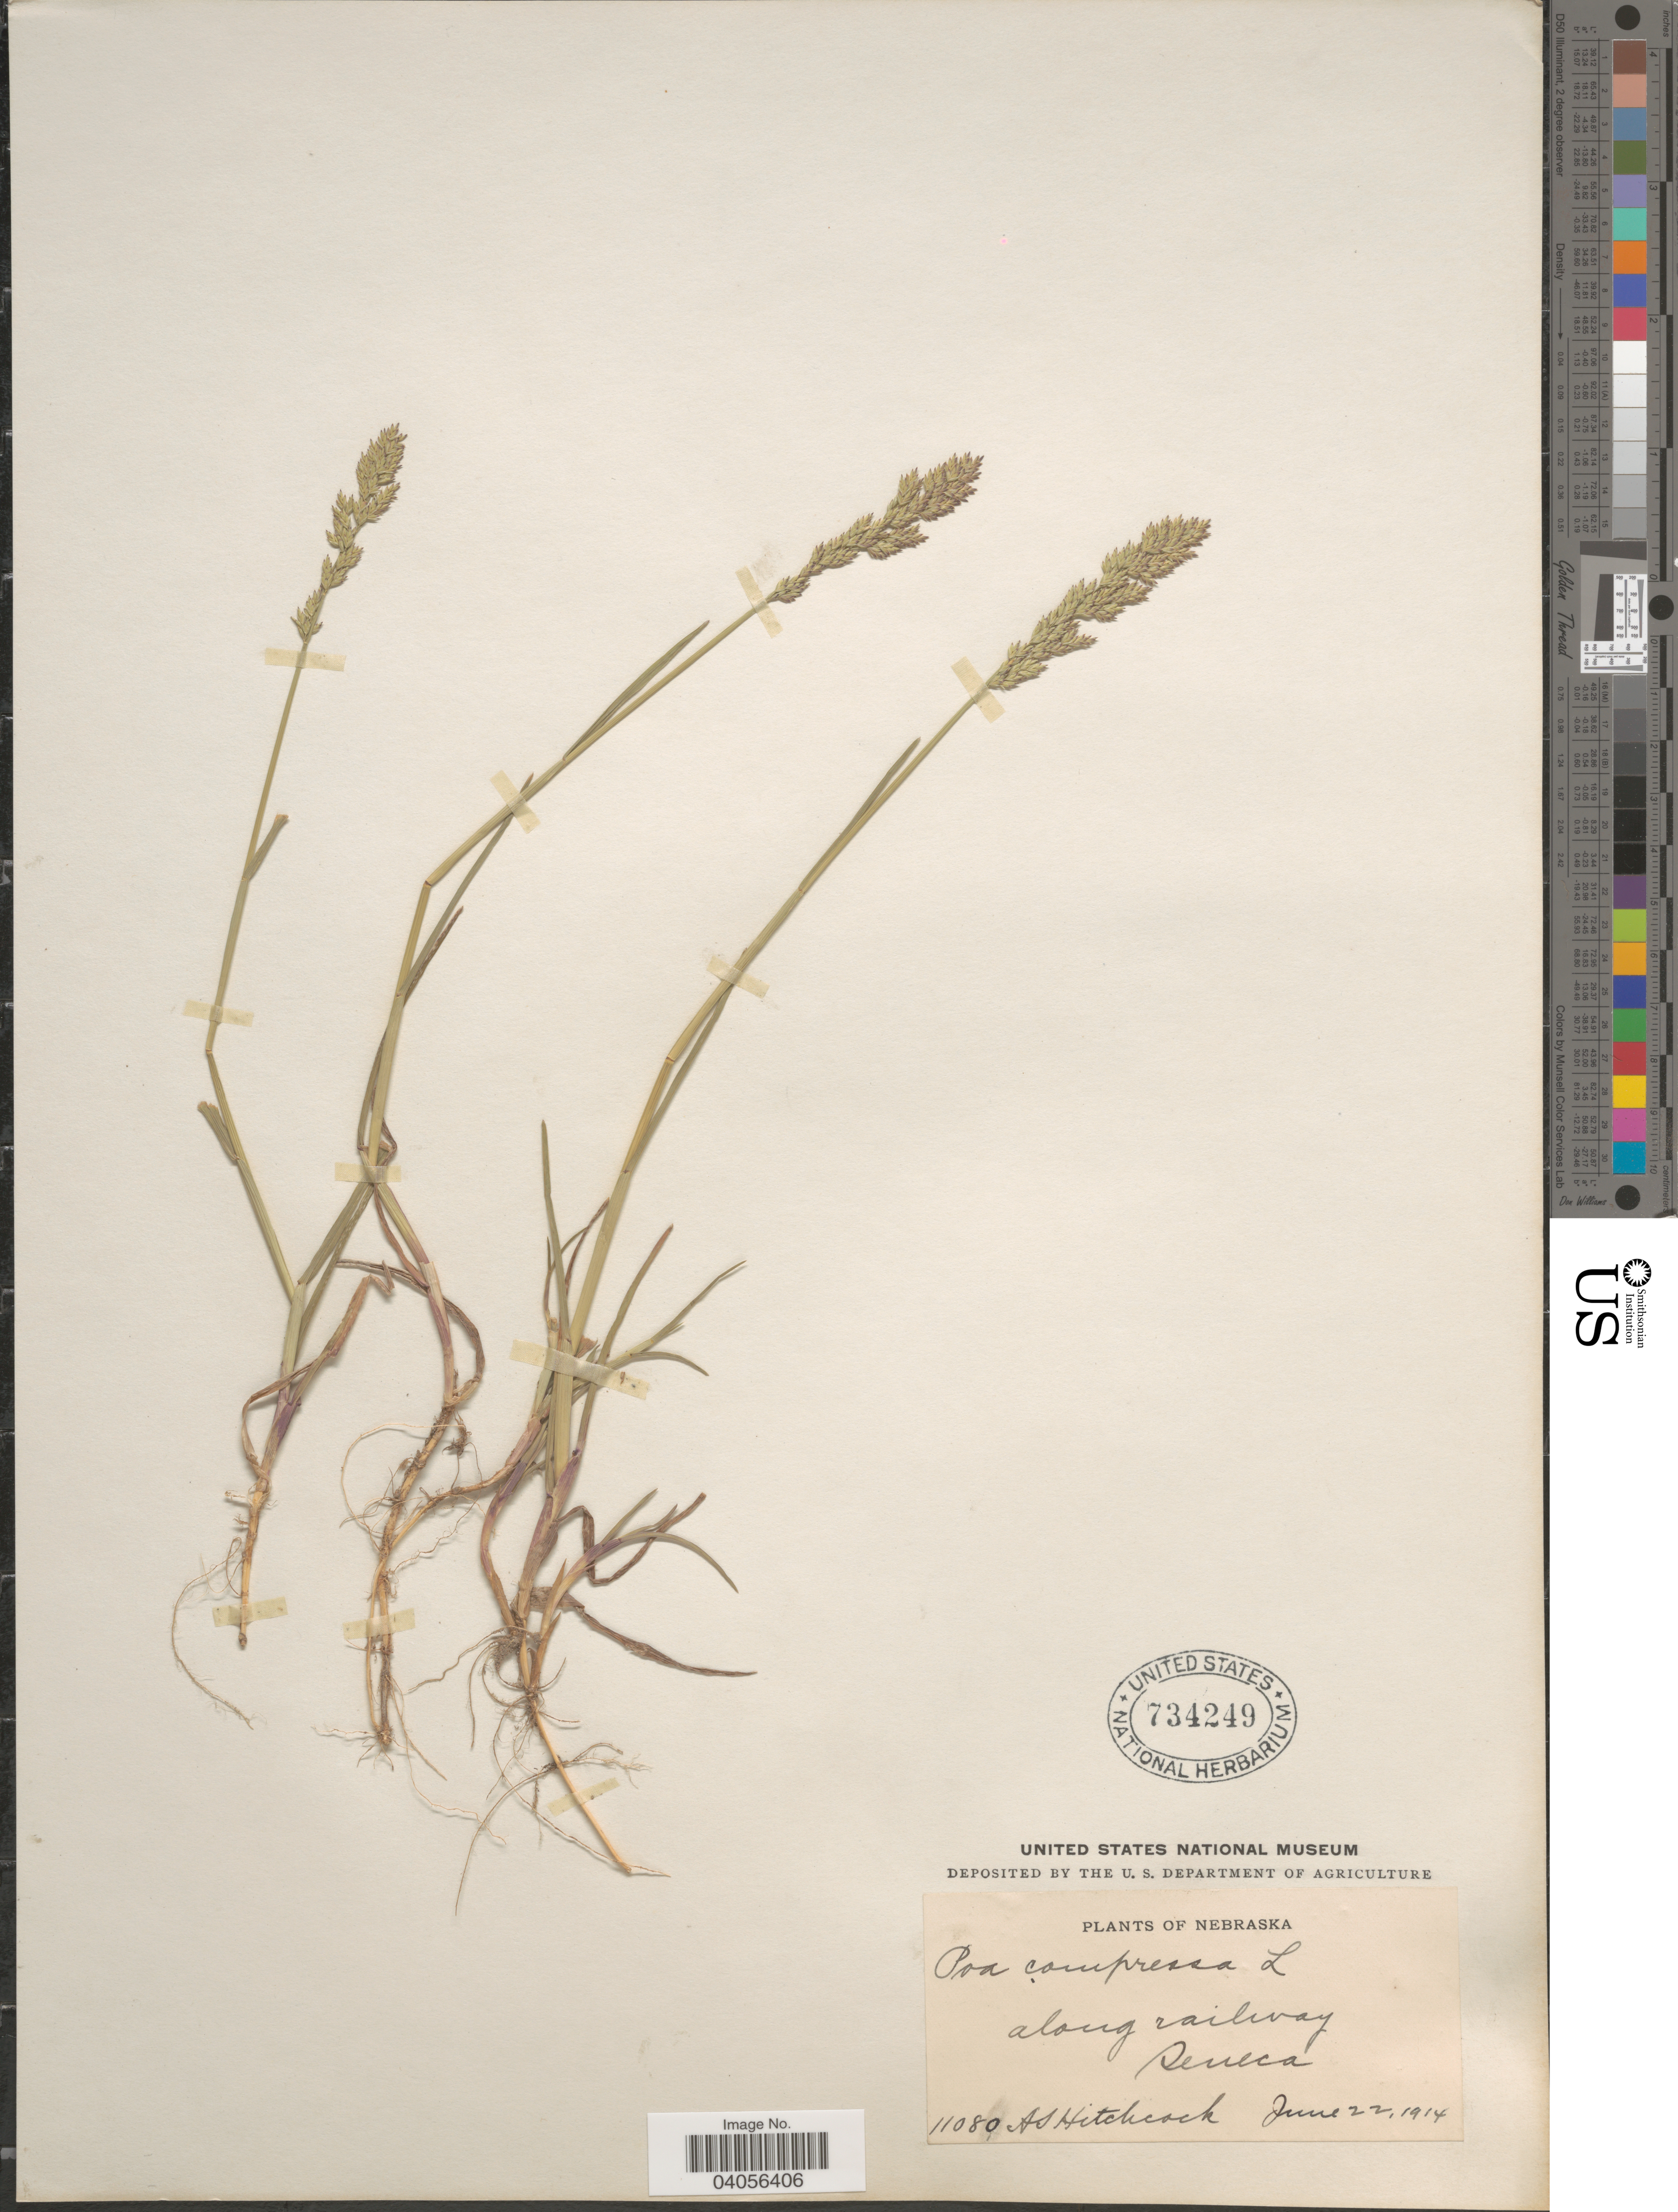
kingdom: Plantae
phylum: Tracheophyta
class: Liliopsida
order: Poales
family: Poaceae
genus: Poa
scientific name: Poa compressa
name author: L.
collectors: A. S. Hitchcock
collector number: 11080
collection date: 1914-06-22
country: United States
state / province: Nebraska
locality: Along railway. Seneca.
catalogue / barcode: US 734249